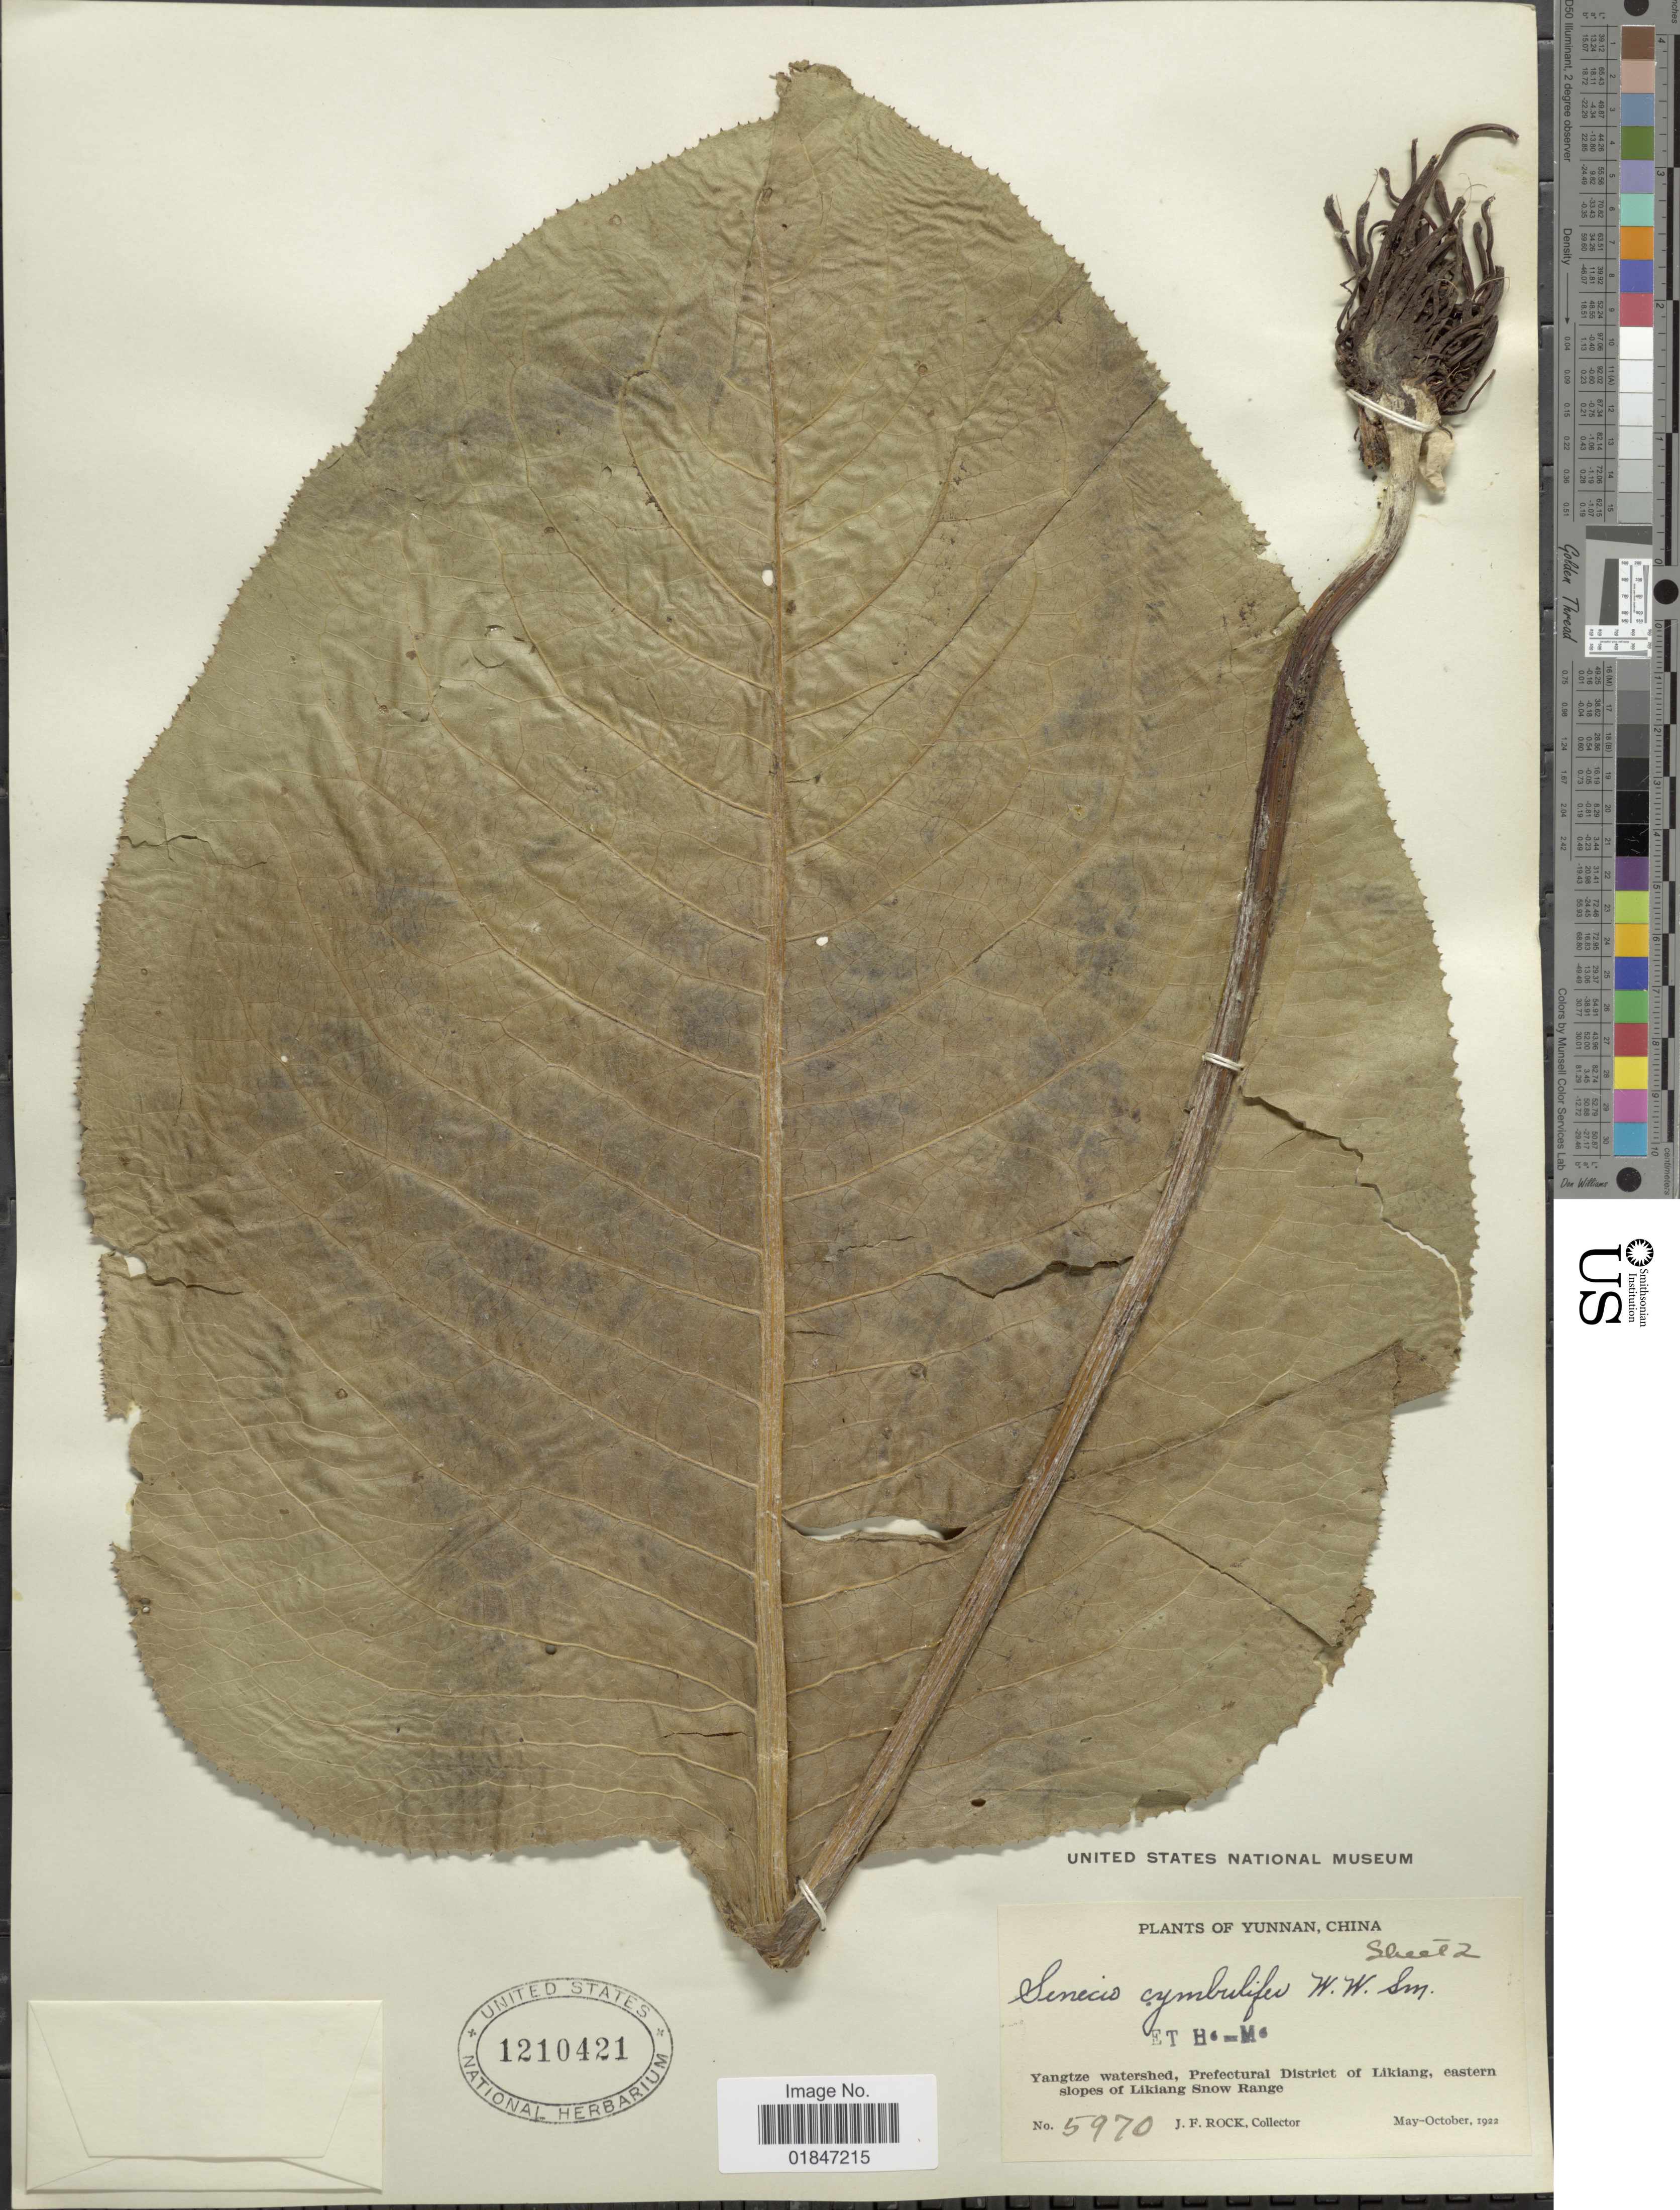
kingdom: Plantae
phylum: Tracheophyta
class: Magnoliopsida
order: Asterales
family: Asteraceae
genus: Ligularia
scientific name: Ligularia cymbulifera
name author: (W.W. Sm.) Hand.-Mazz.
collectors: J. Rock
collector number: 5970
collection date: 1922-05/1922-10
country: China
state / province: Yunnan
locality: Yunnan, China. Yangtze watershed, Prefectual District of Likiang, eastern slopes of Likiang Snow Range.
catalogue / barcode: US 1210421